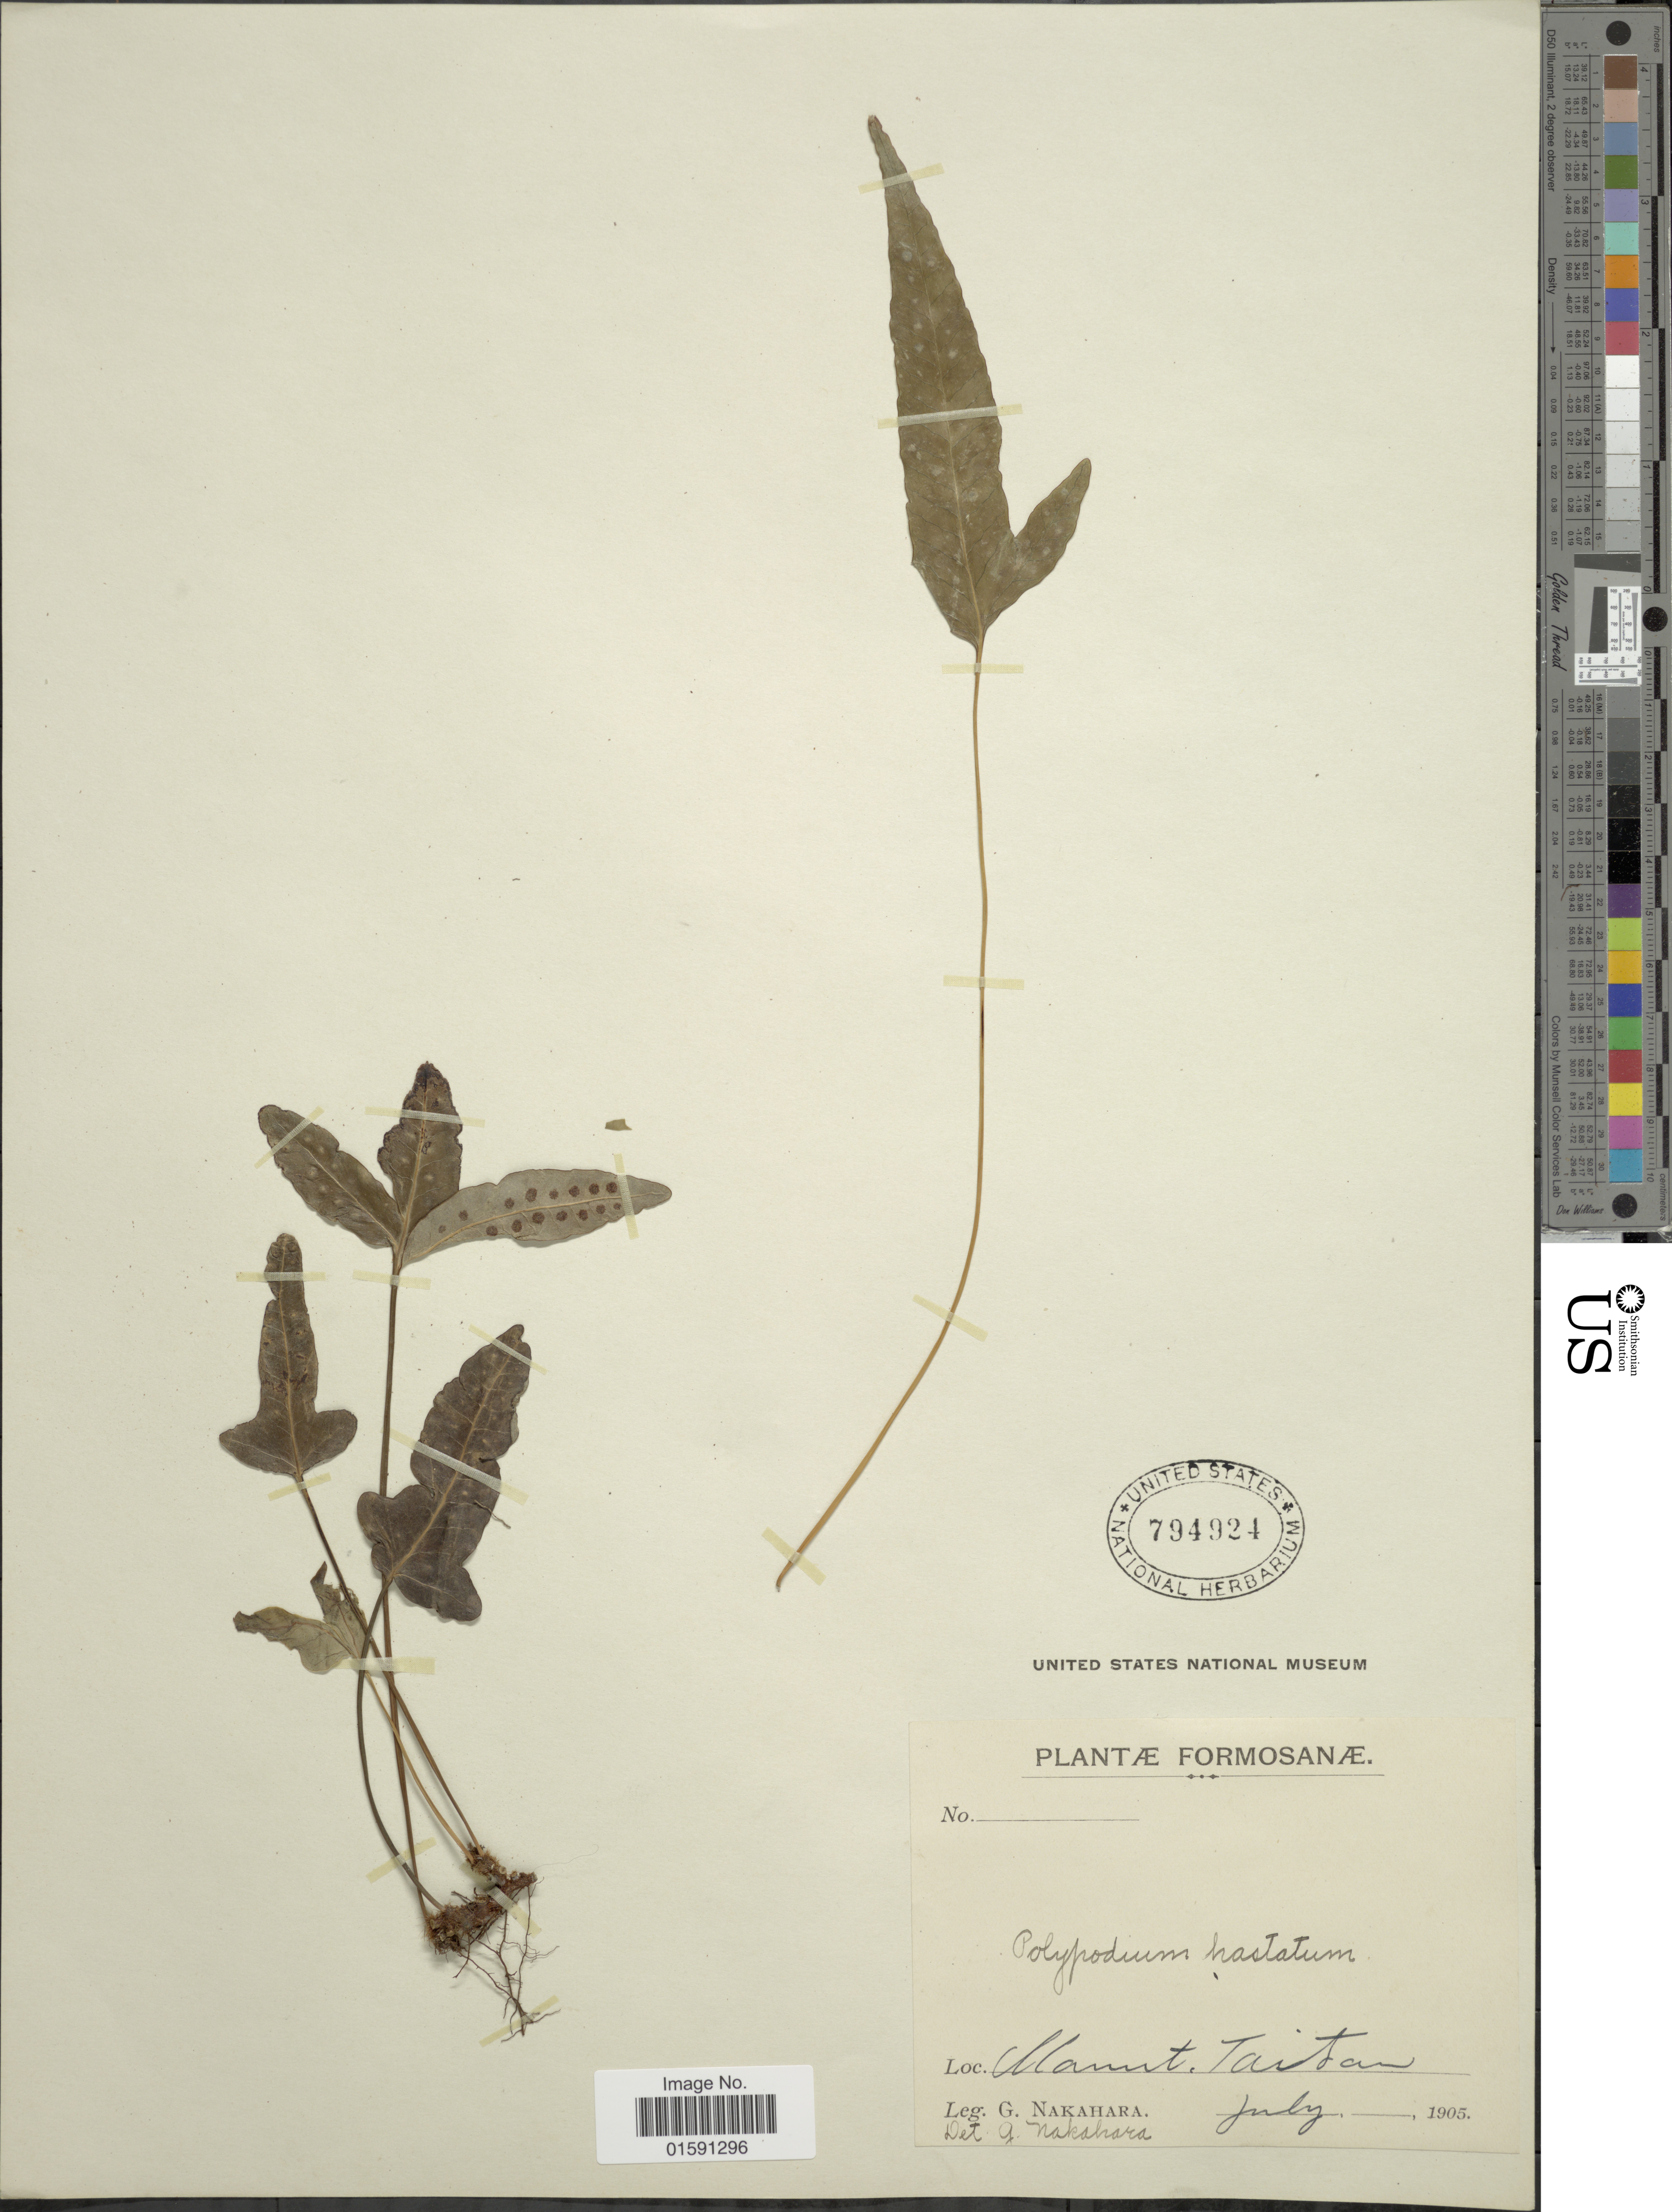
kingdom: Plantae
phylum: Tracheophyta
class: Polypodiopsida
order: Polypodiales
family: Polypodiaceae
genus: Selliguea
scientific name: Selliguea hastata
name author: (Thunb.) Fraser-Jenk.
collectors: G. Nakahara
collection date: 1905-07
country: Taiwan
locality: Mamnt Taitan [interpreted]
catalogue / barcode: US 794924